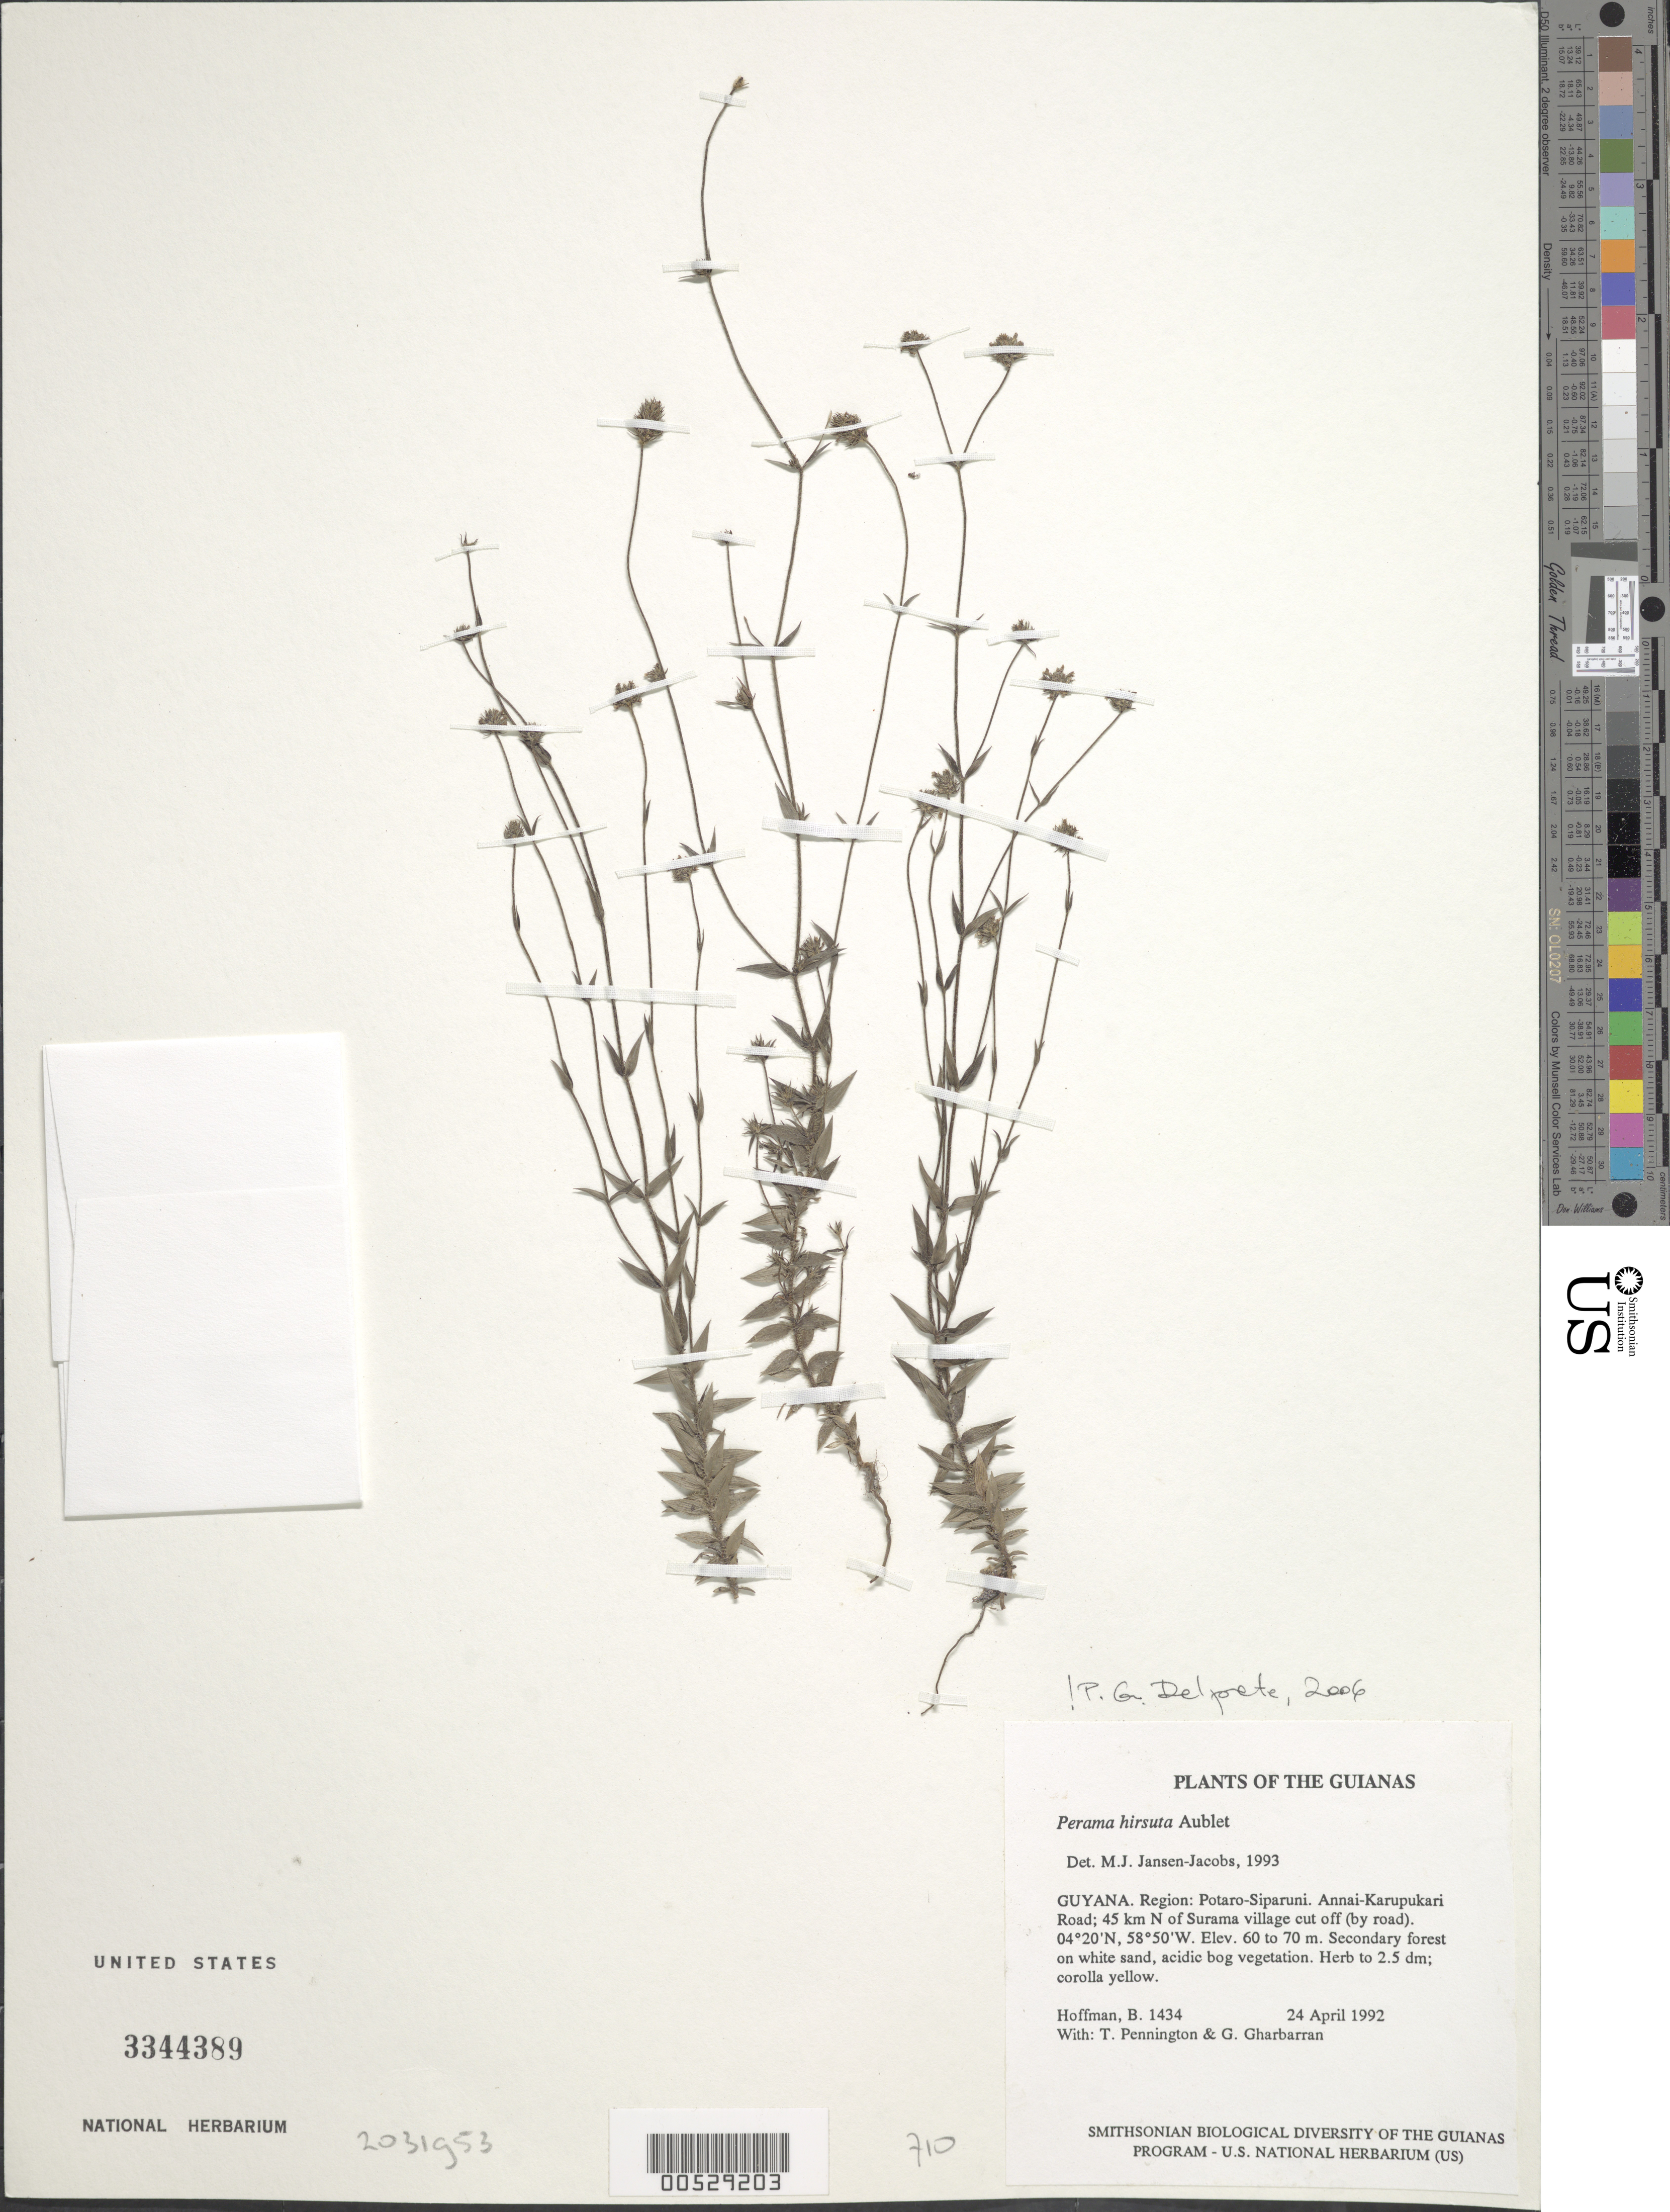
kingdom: Plantae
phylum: Tracheophyta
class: Magnoliopsida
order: Gentianales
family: Rubiaceae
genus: Perama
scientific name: Perama hirsuta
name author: Aubl.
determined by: Delprete, P. G., Herb. de Guyane Cay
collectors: B. Hoffman, R. T. Pennington & G. Gharbarran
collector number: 1434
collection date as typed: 24 April 1992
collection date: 1992-04-24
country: Guyana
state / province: Potaro-Siparuni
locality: Annai-Karupukari Road; 45 km N of Surama village cut off (by road). Iwokrama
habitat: Secondary forest on white sand, acidic bog vegetation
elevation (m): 60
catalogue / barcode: US 3344389